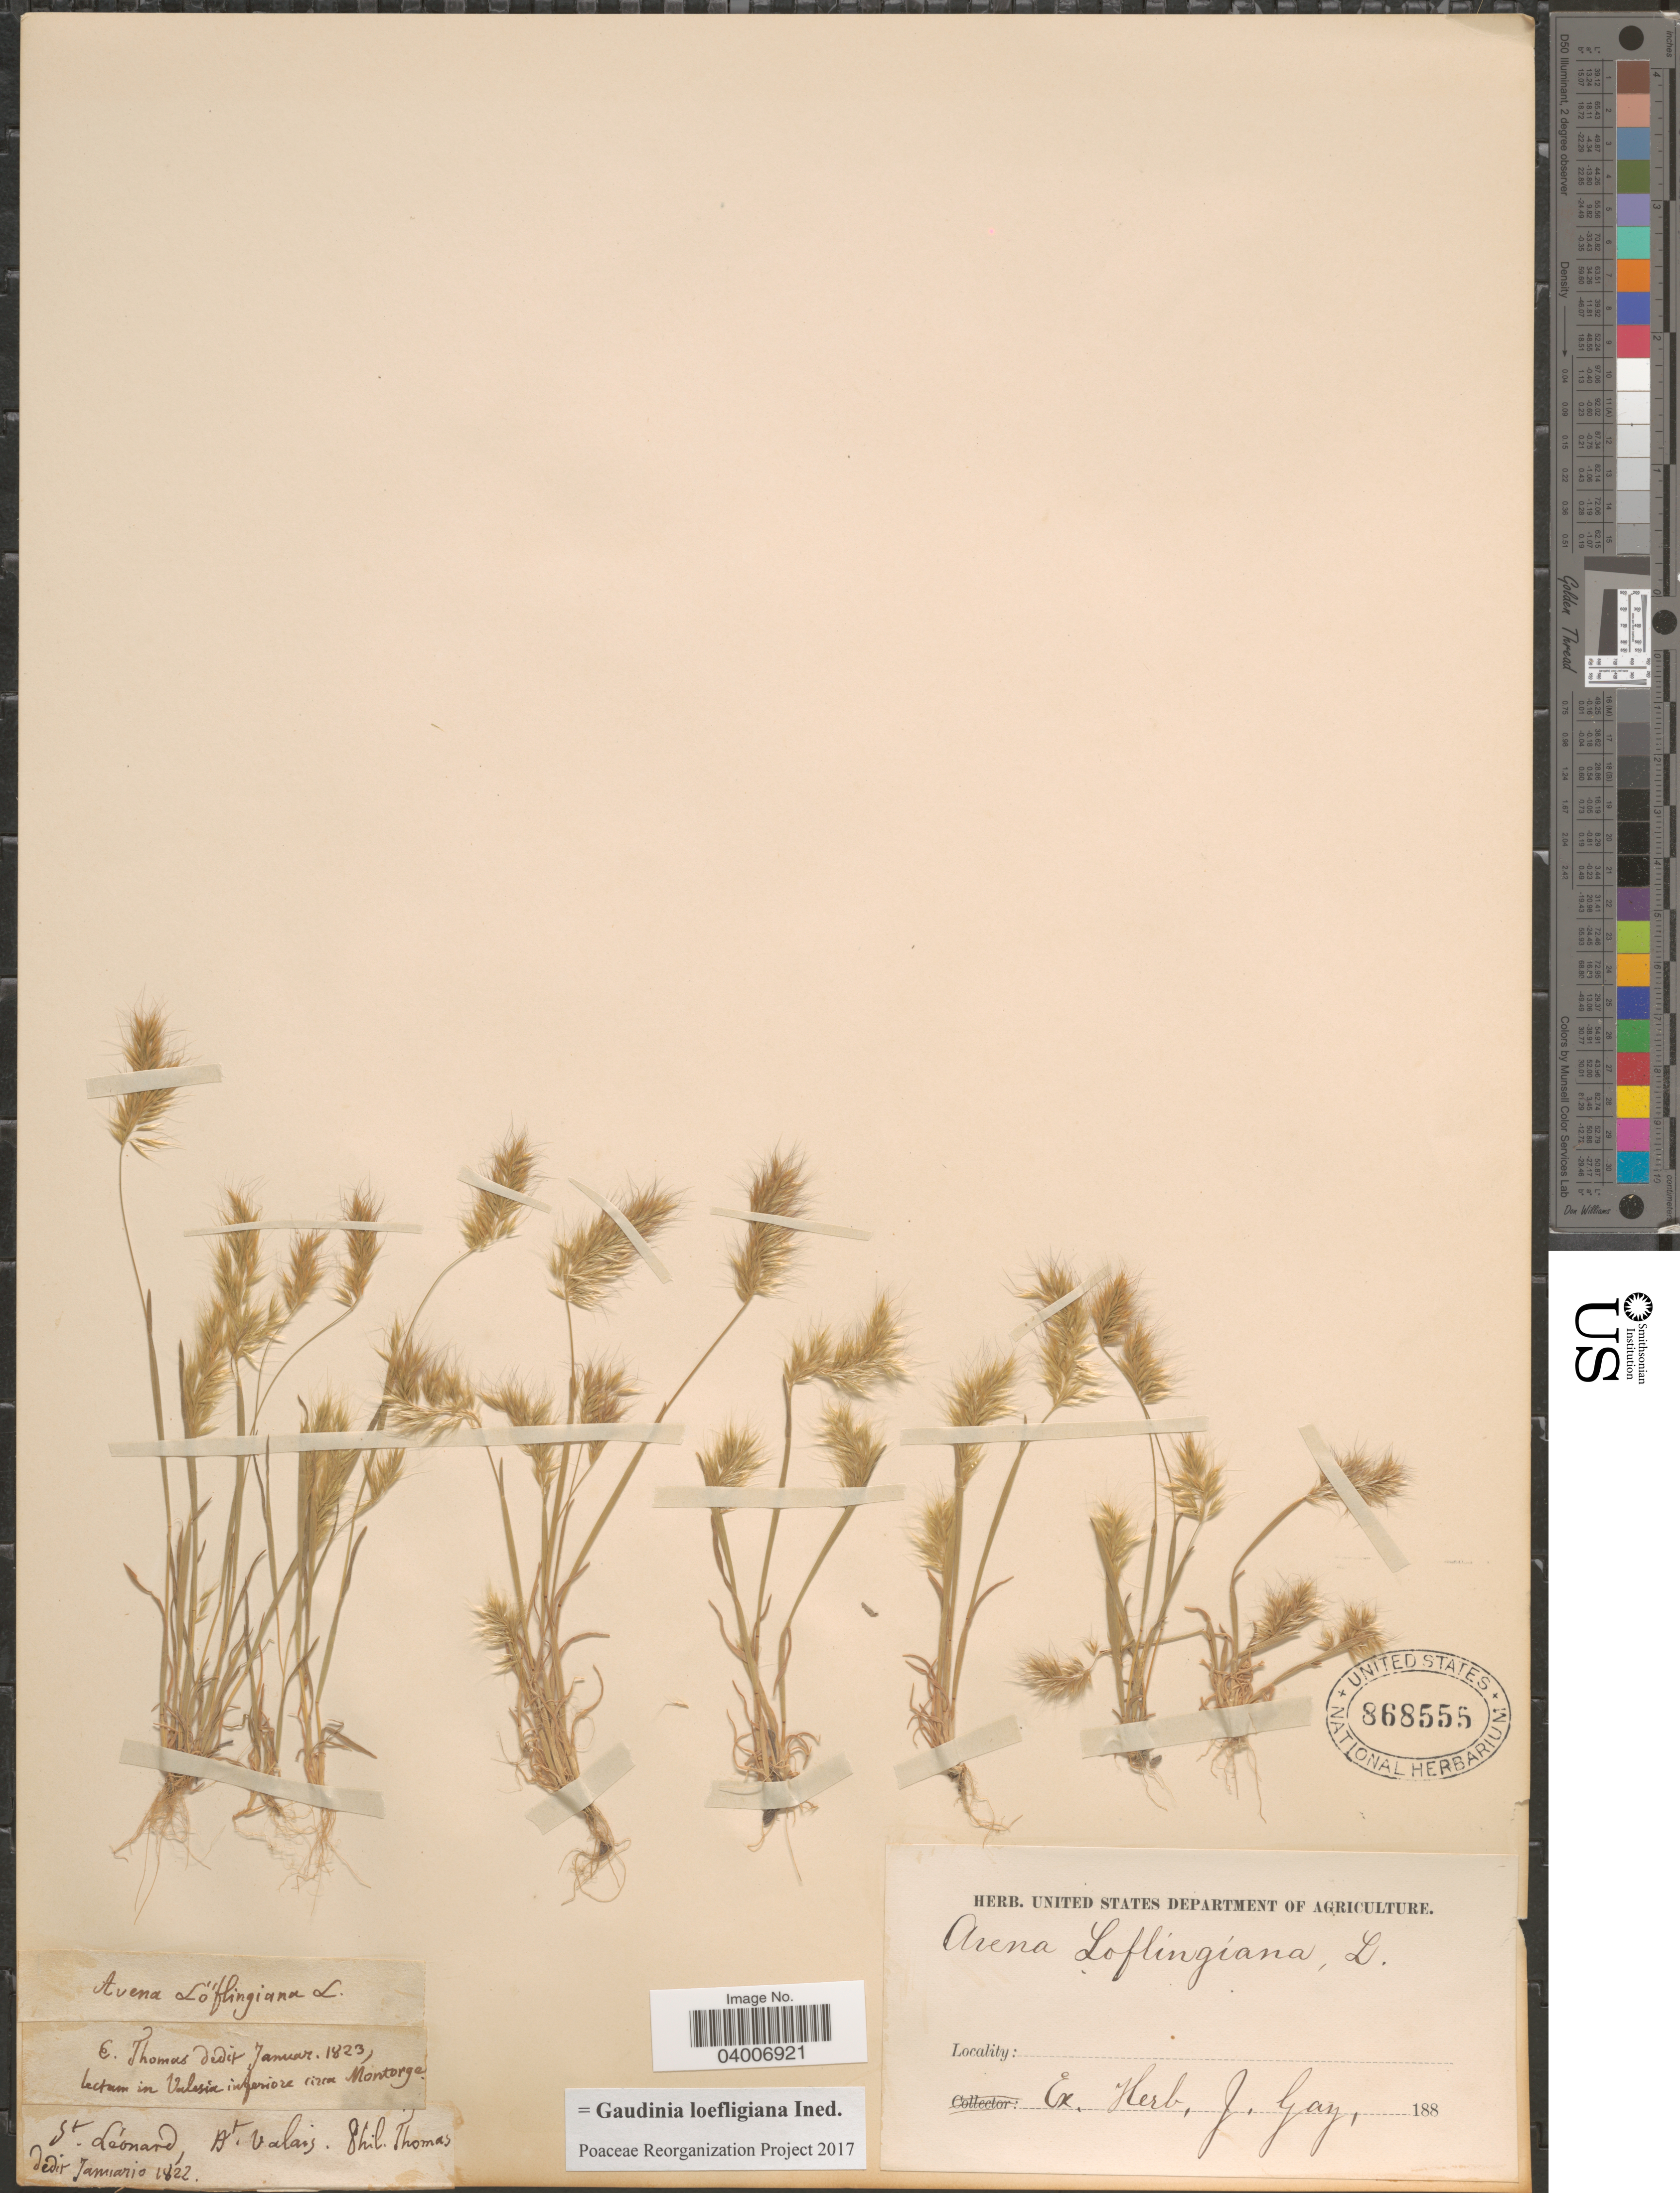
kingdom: Plantae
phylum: Tracheophyta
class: Liliopsida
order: Poales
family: Poaceae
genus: Gaudinia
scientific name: Gaudinia loefligiana ined.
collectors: E. Thomas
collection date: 1822-01/1823-01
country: Switzerland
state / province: Valais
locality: Lectum in Valasia inferiore rizon Montorge. St. Leonard, At. Valais.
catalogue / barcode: US 868555